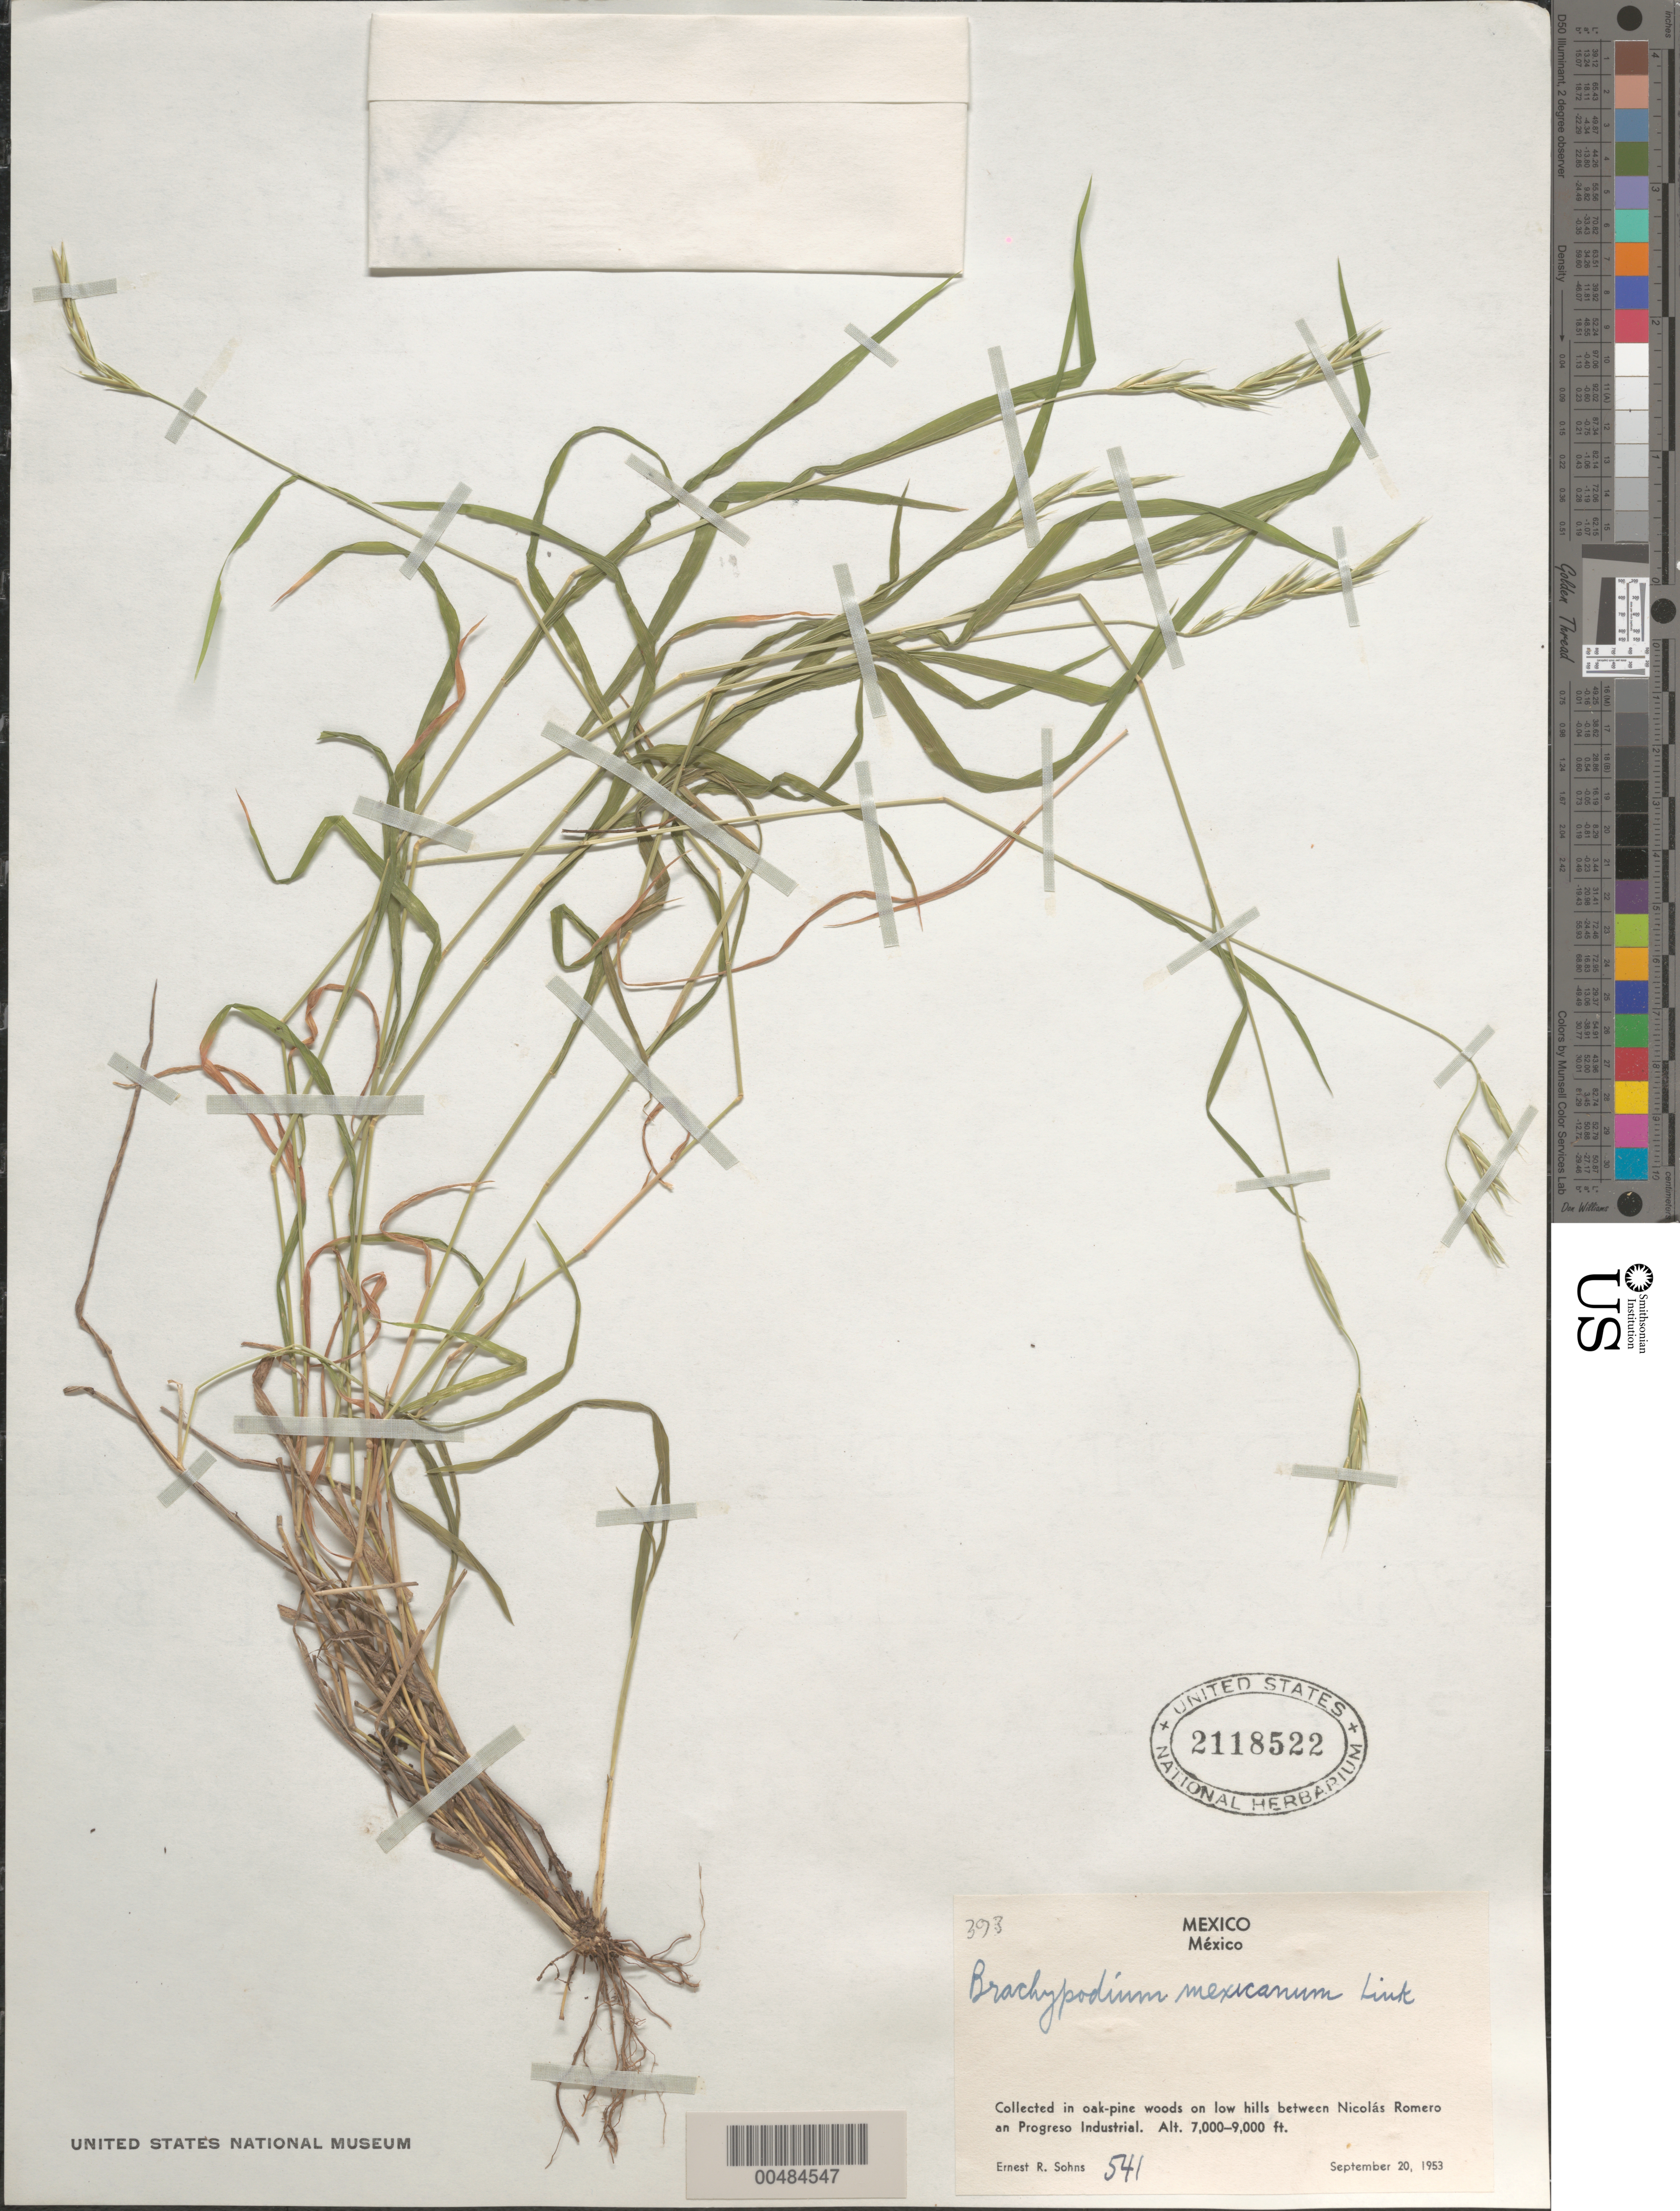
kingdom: Plantae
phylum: Tracheophyta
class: Liliopsida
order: Poales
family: Poaceae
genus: Brachypodium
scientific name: Brachypodium mexicanum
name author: (Roem. & Schult.) Link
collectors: E. R. Sohns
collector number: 541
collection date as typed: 20 Sep 1953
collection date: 1953-09-20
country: Mexico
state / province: México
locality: Between Nicolás Romero and Progreso Industrial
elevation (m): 2134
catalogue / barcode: US 2118522